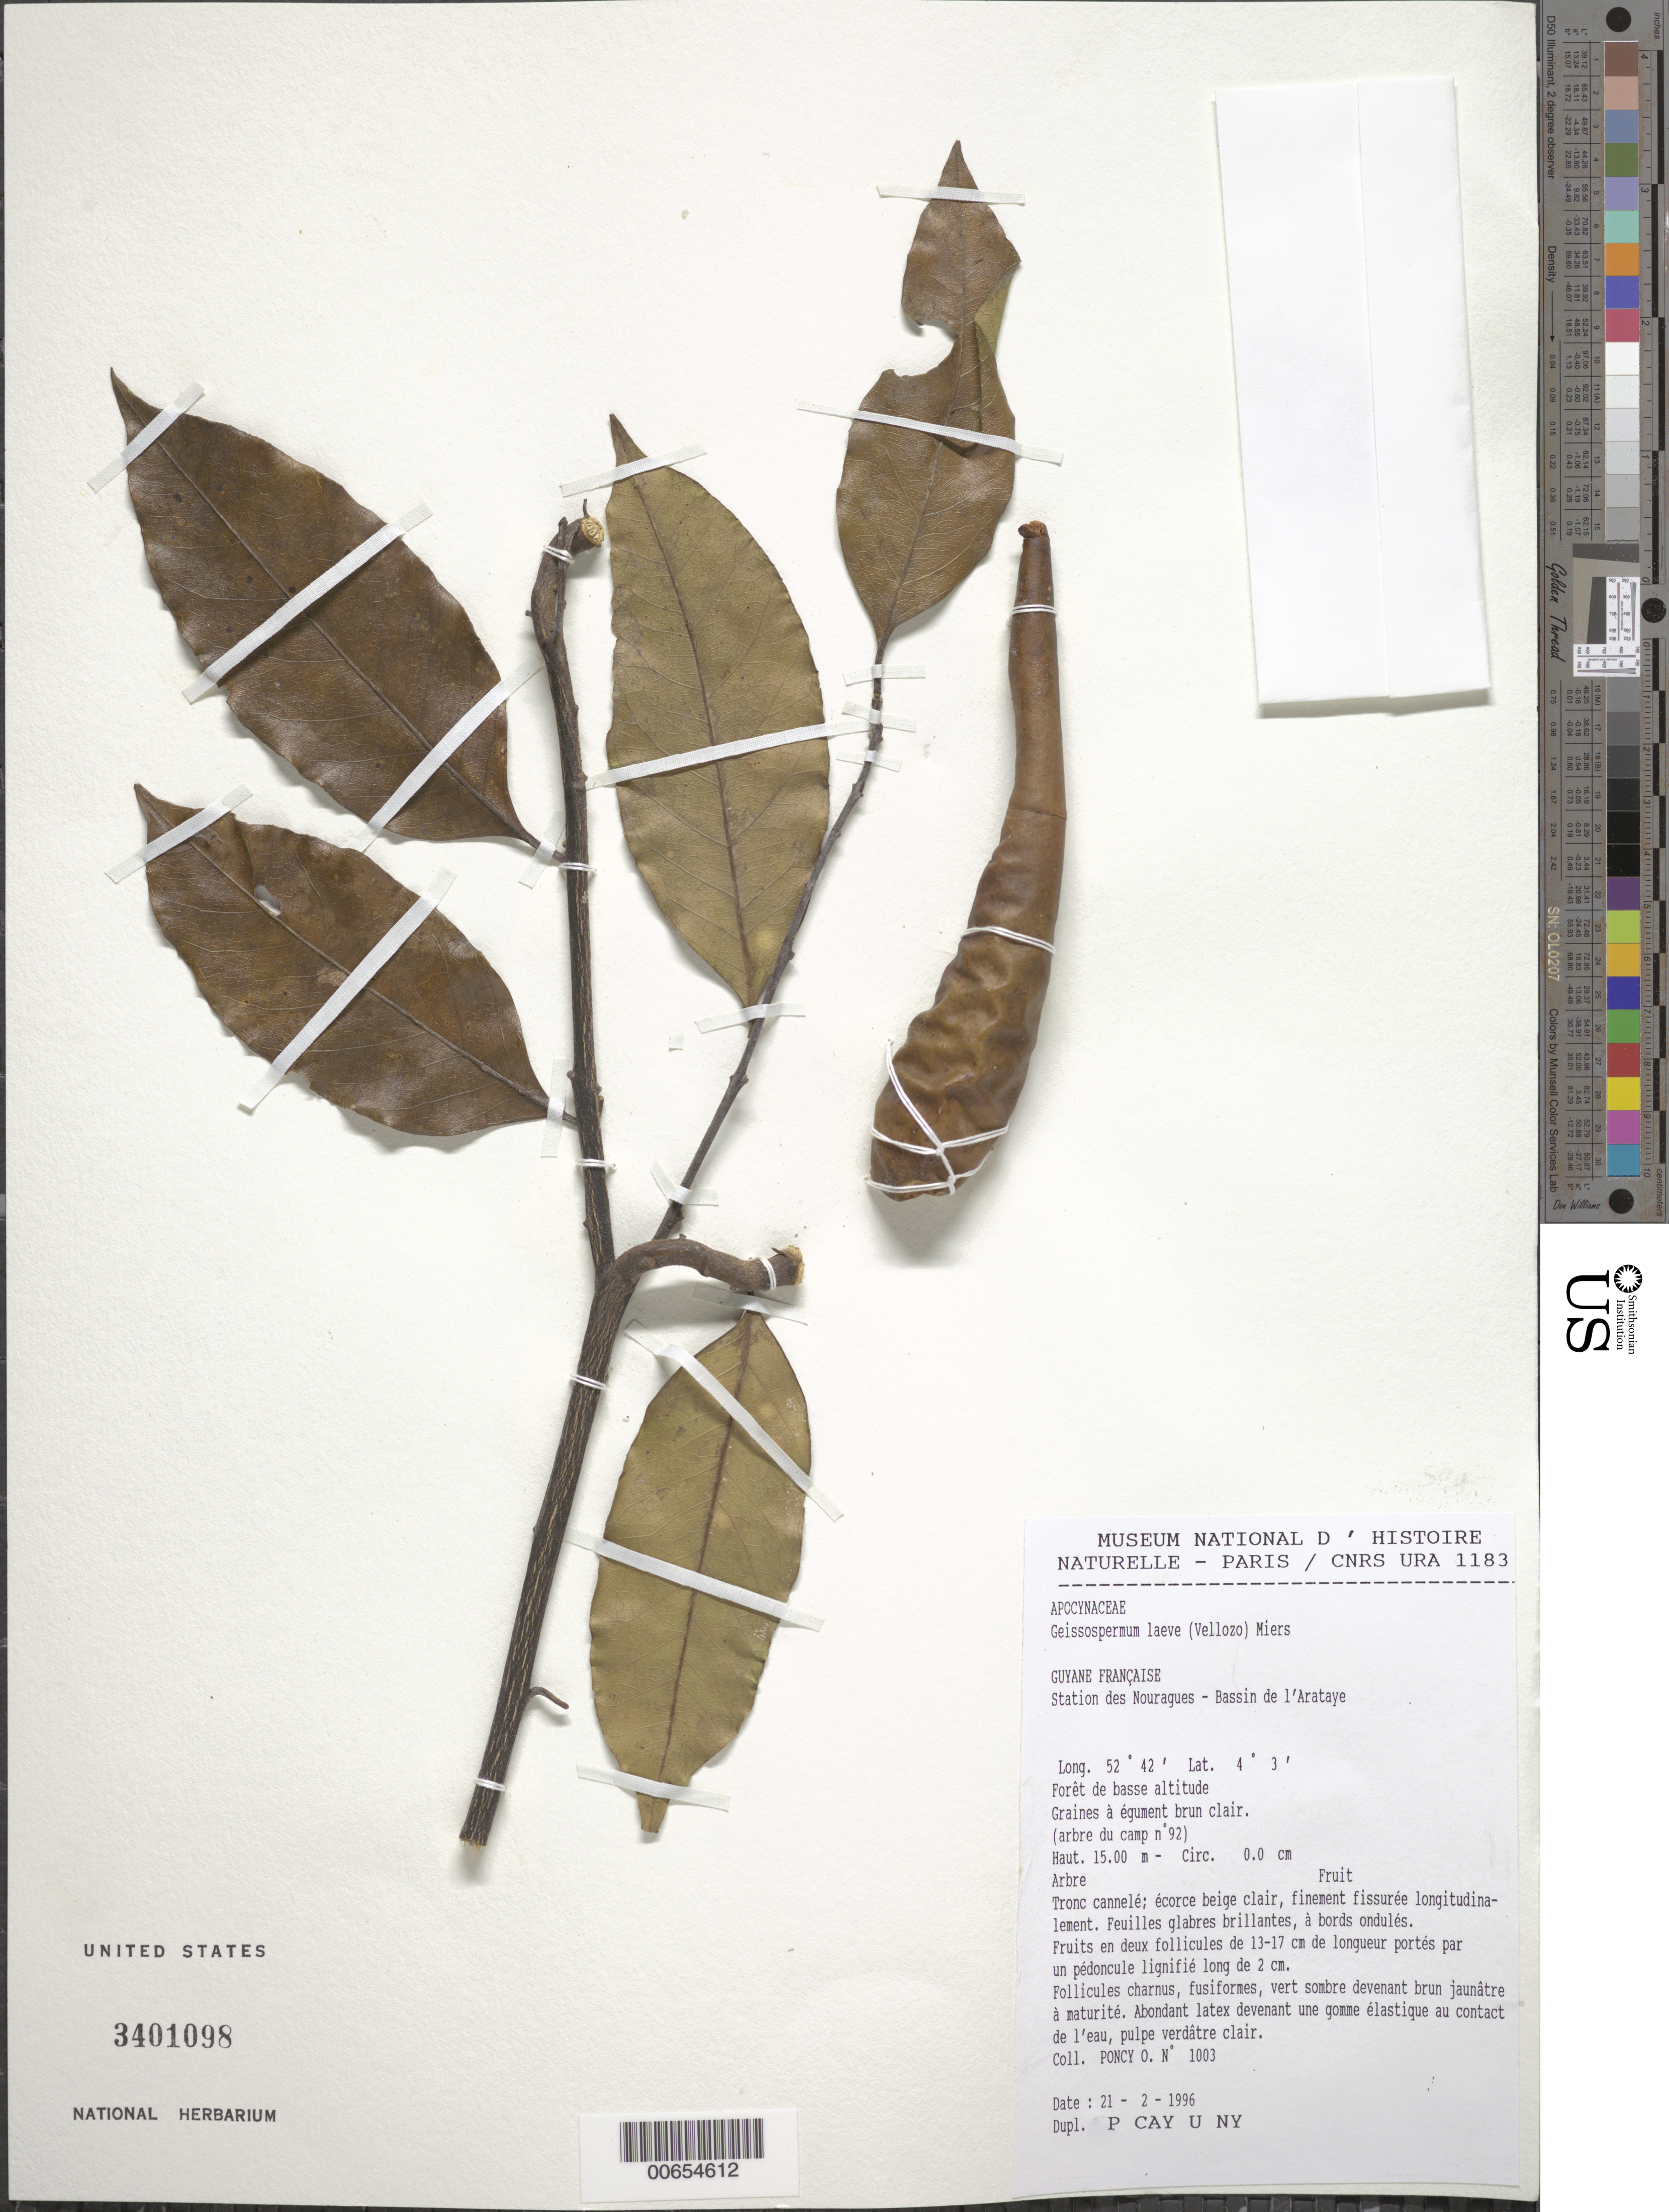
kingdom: Plantae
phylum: Tracheophyta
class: Magnoliopsida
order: Gentianales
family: Apocynaceae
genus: Geissospermum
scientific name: Geissospermum laeve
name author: (Thunb.) Miers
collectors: O. Poncy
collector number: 1003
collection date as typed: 21-Feb-96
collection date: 1996-02-21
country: French Guiana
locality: Station des Nouragues, Bassin de l'Approuague, Arataye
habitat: Low forest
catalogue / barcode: US 3401098